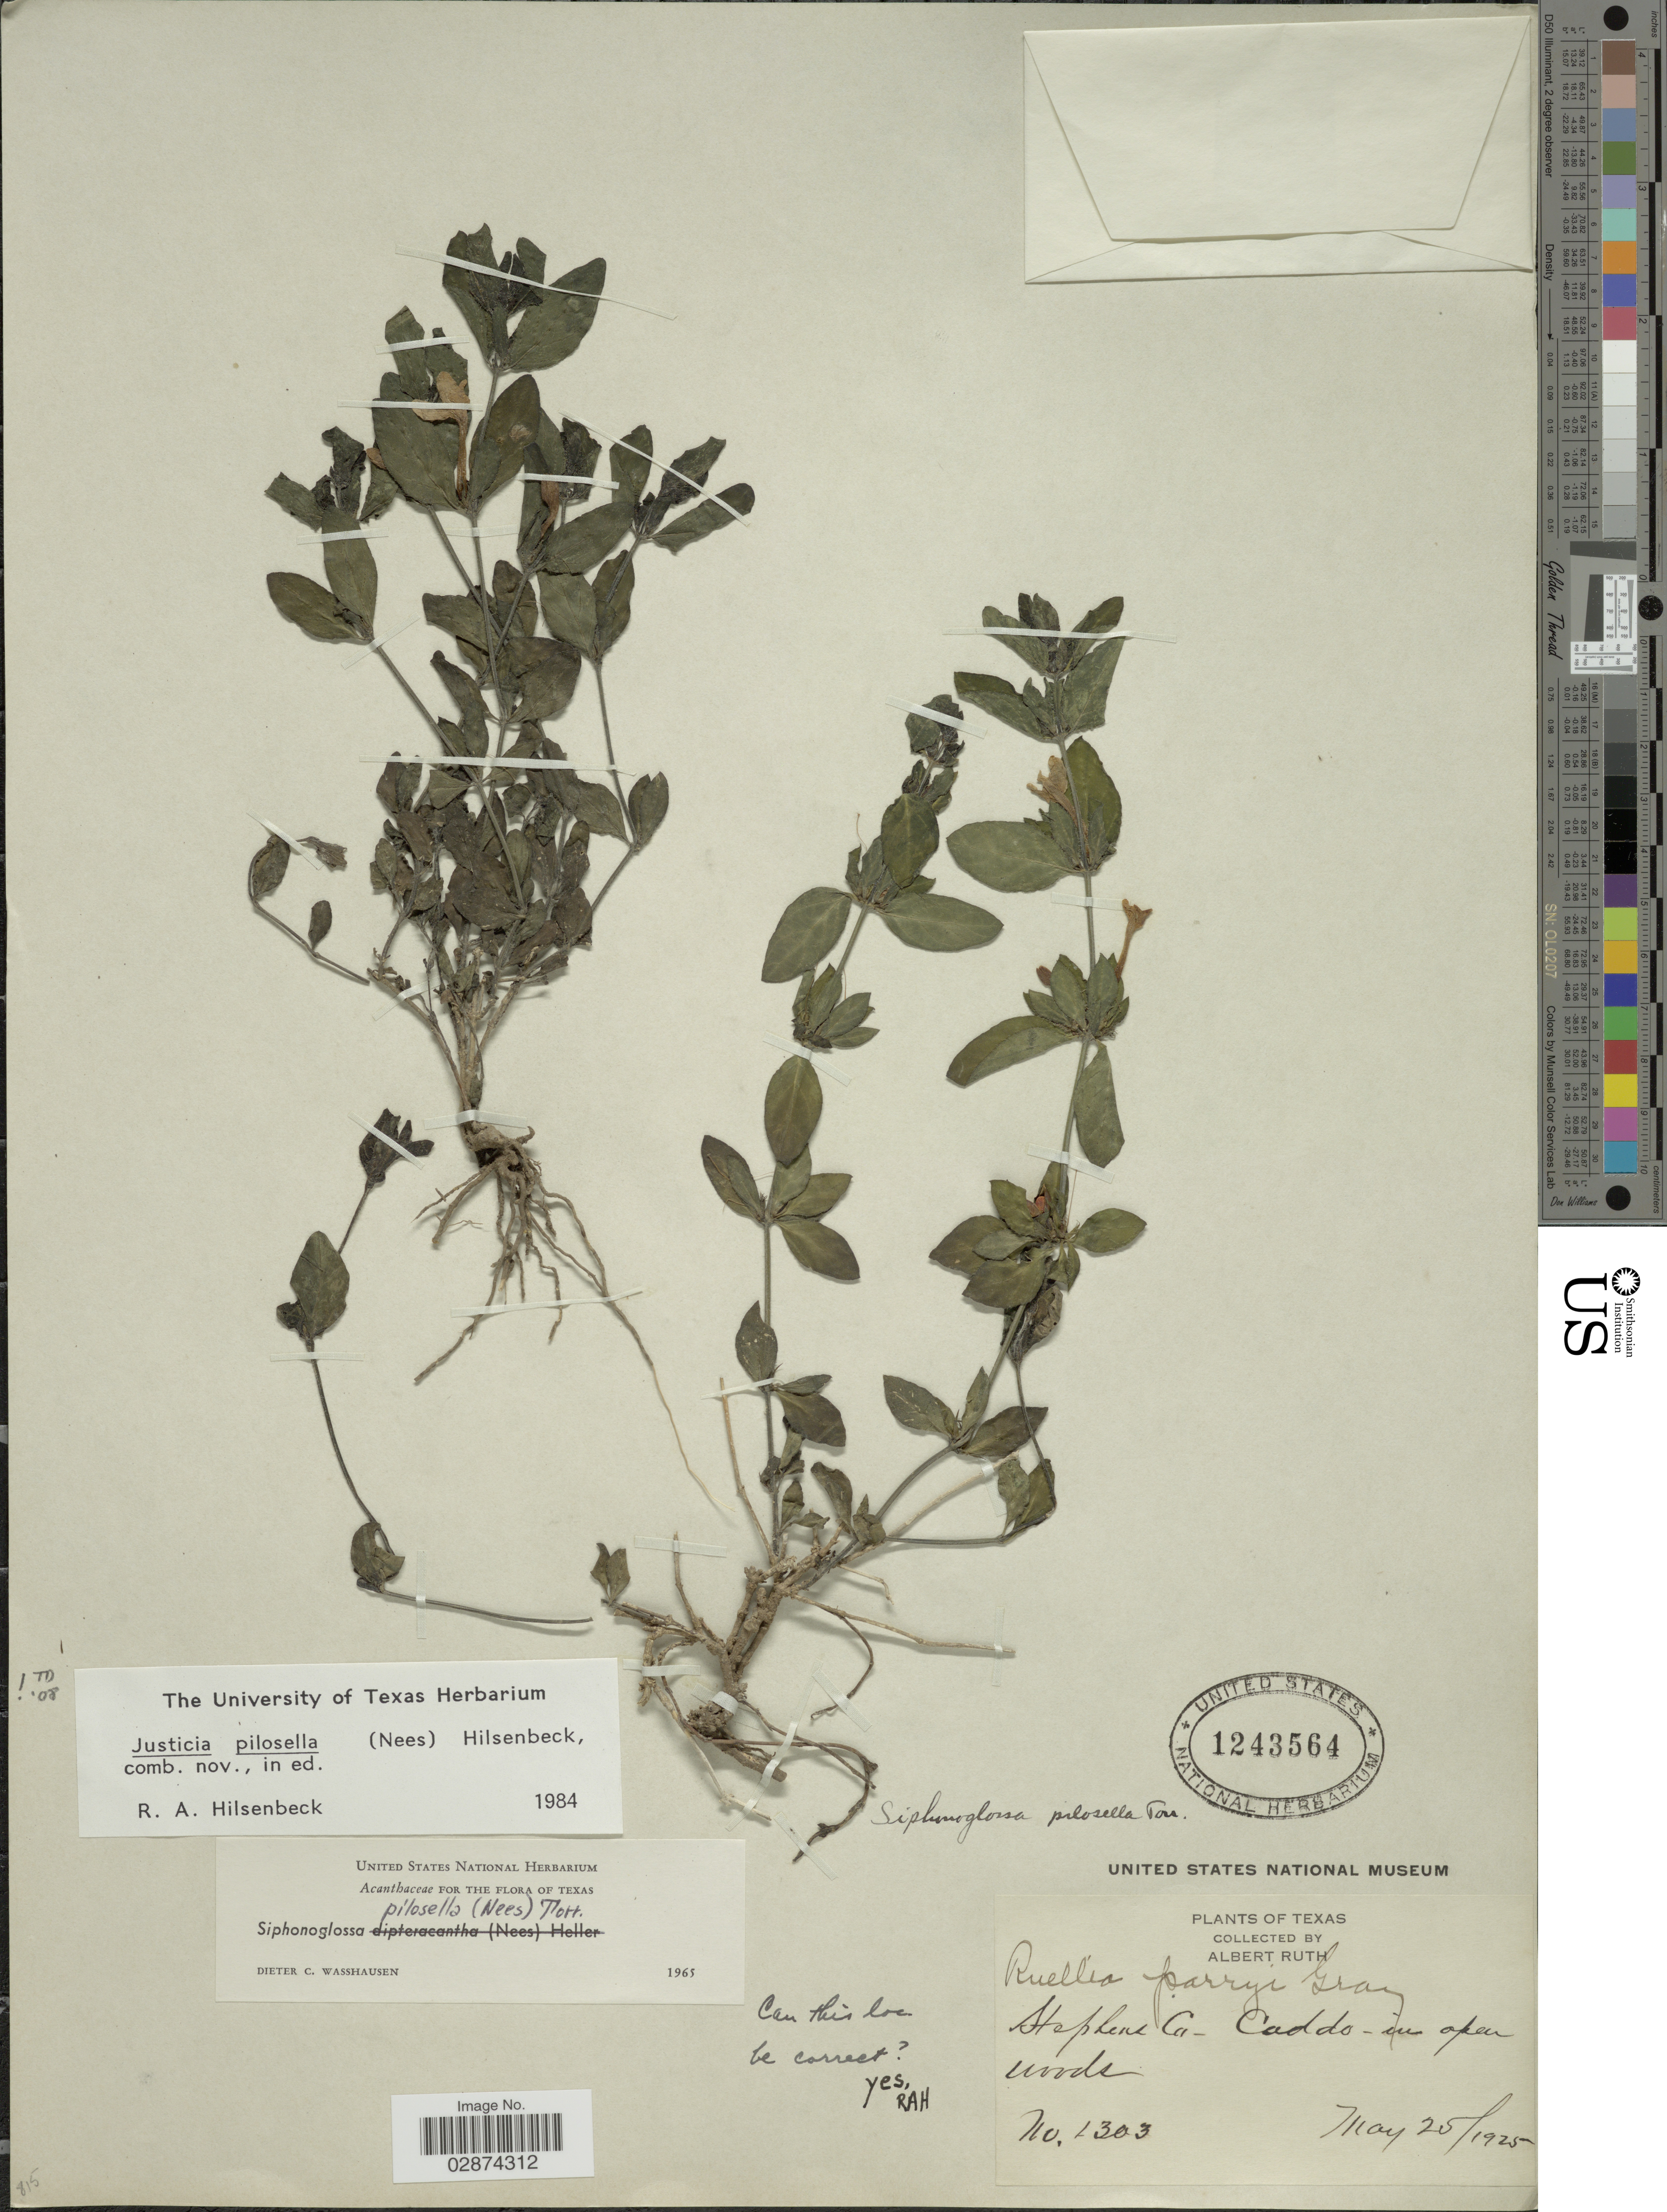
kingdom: Plantae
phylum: Tracheophyta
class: Magnoliopsida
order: Lamiales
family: Acanthaceae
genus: Justicia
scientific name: Justicia pilosella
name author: (Nees) Hilsenb.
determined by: Fisher, Amanda, (LOB), California State University, Long Beach (UNITED STATES)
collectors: A. Ruth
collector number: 1303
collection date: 1925-05-25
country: United States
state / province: Texas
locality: Stephens Co - Caddo - in open woods.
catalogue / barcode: US 1243564